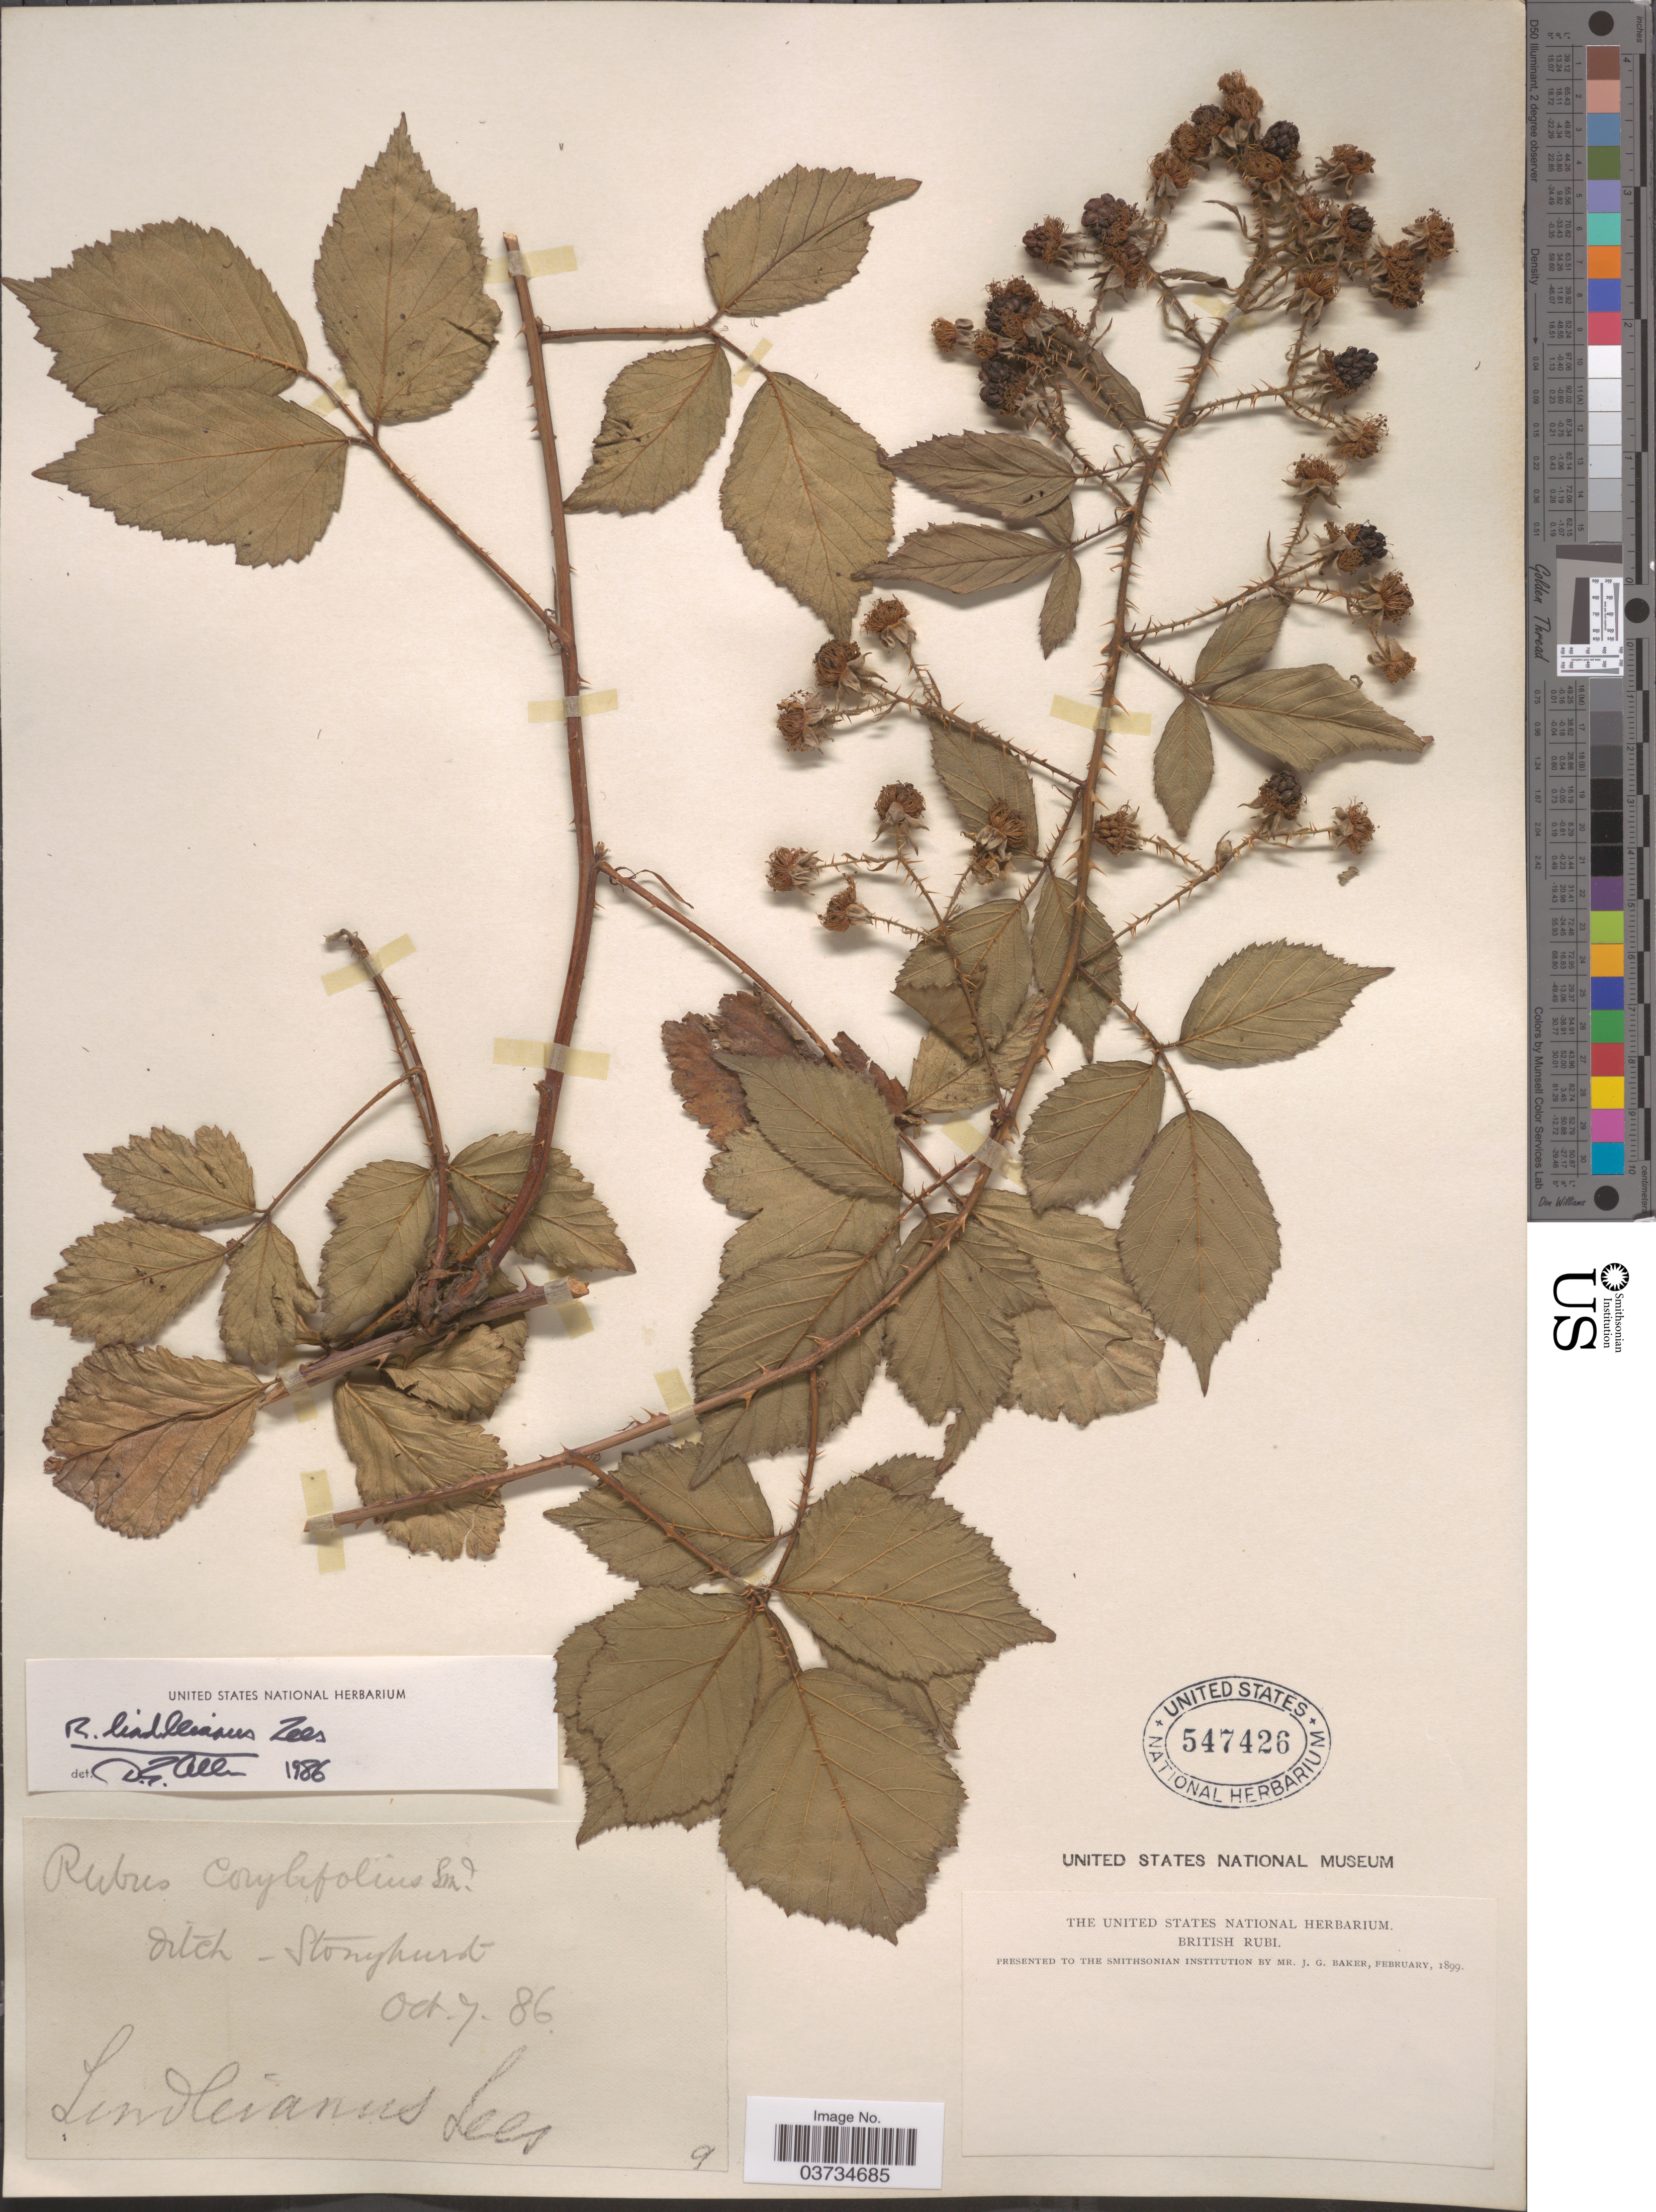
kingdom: Plantae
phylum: Tracheophyta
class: Magnoliopsida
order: Rosales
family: Rosaceae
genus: Rubus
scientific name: Rubus lindleyanus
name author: Lees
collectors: ex herb. United States National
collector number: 9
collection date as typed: Transcribed d/m/y: 7/10/86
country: United Kingdom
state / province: England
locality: Ditch-Stonyhurst.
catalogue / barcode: US 547426